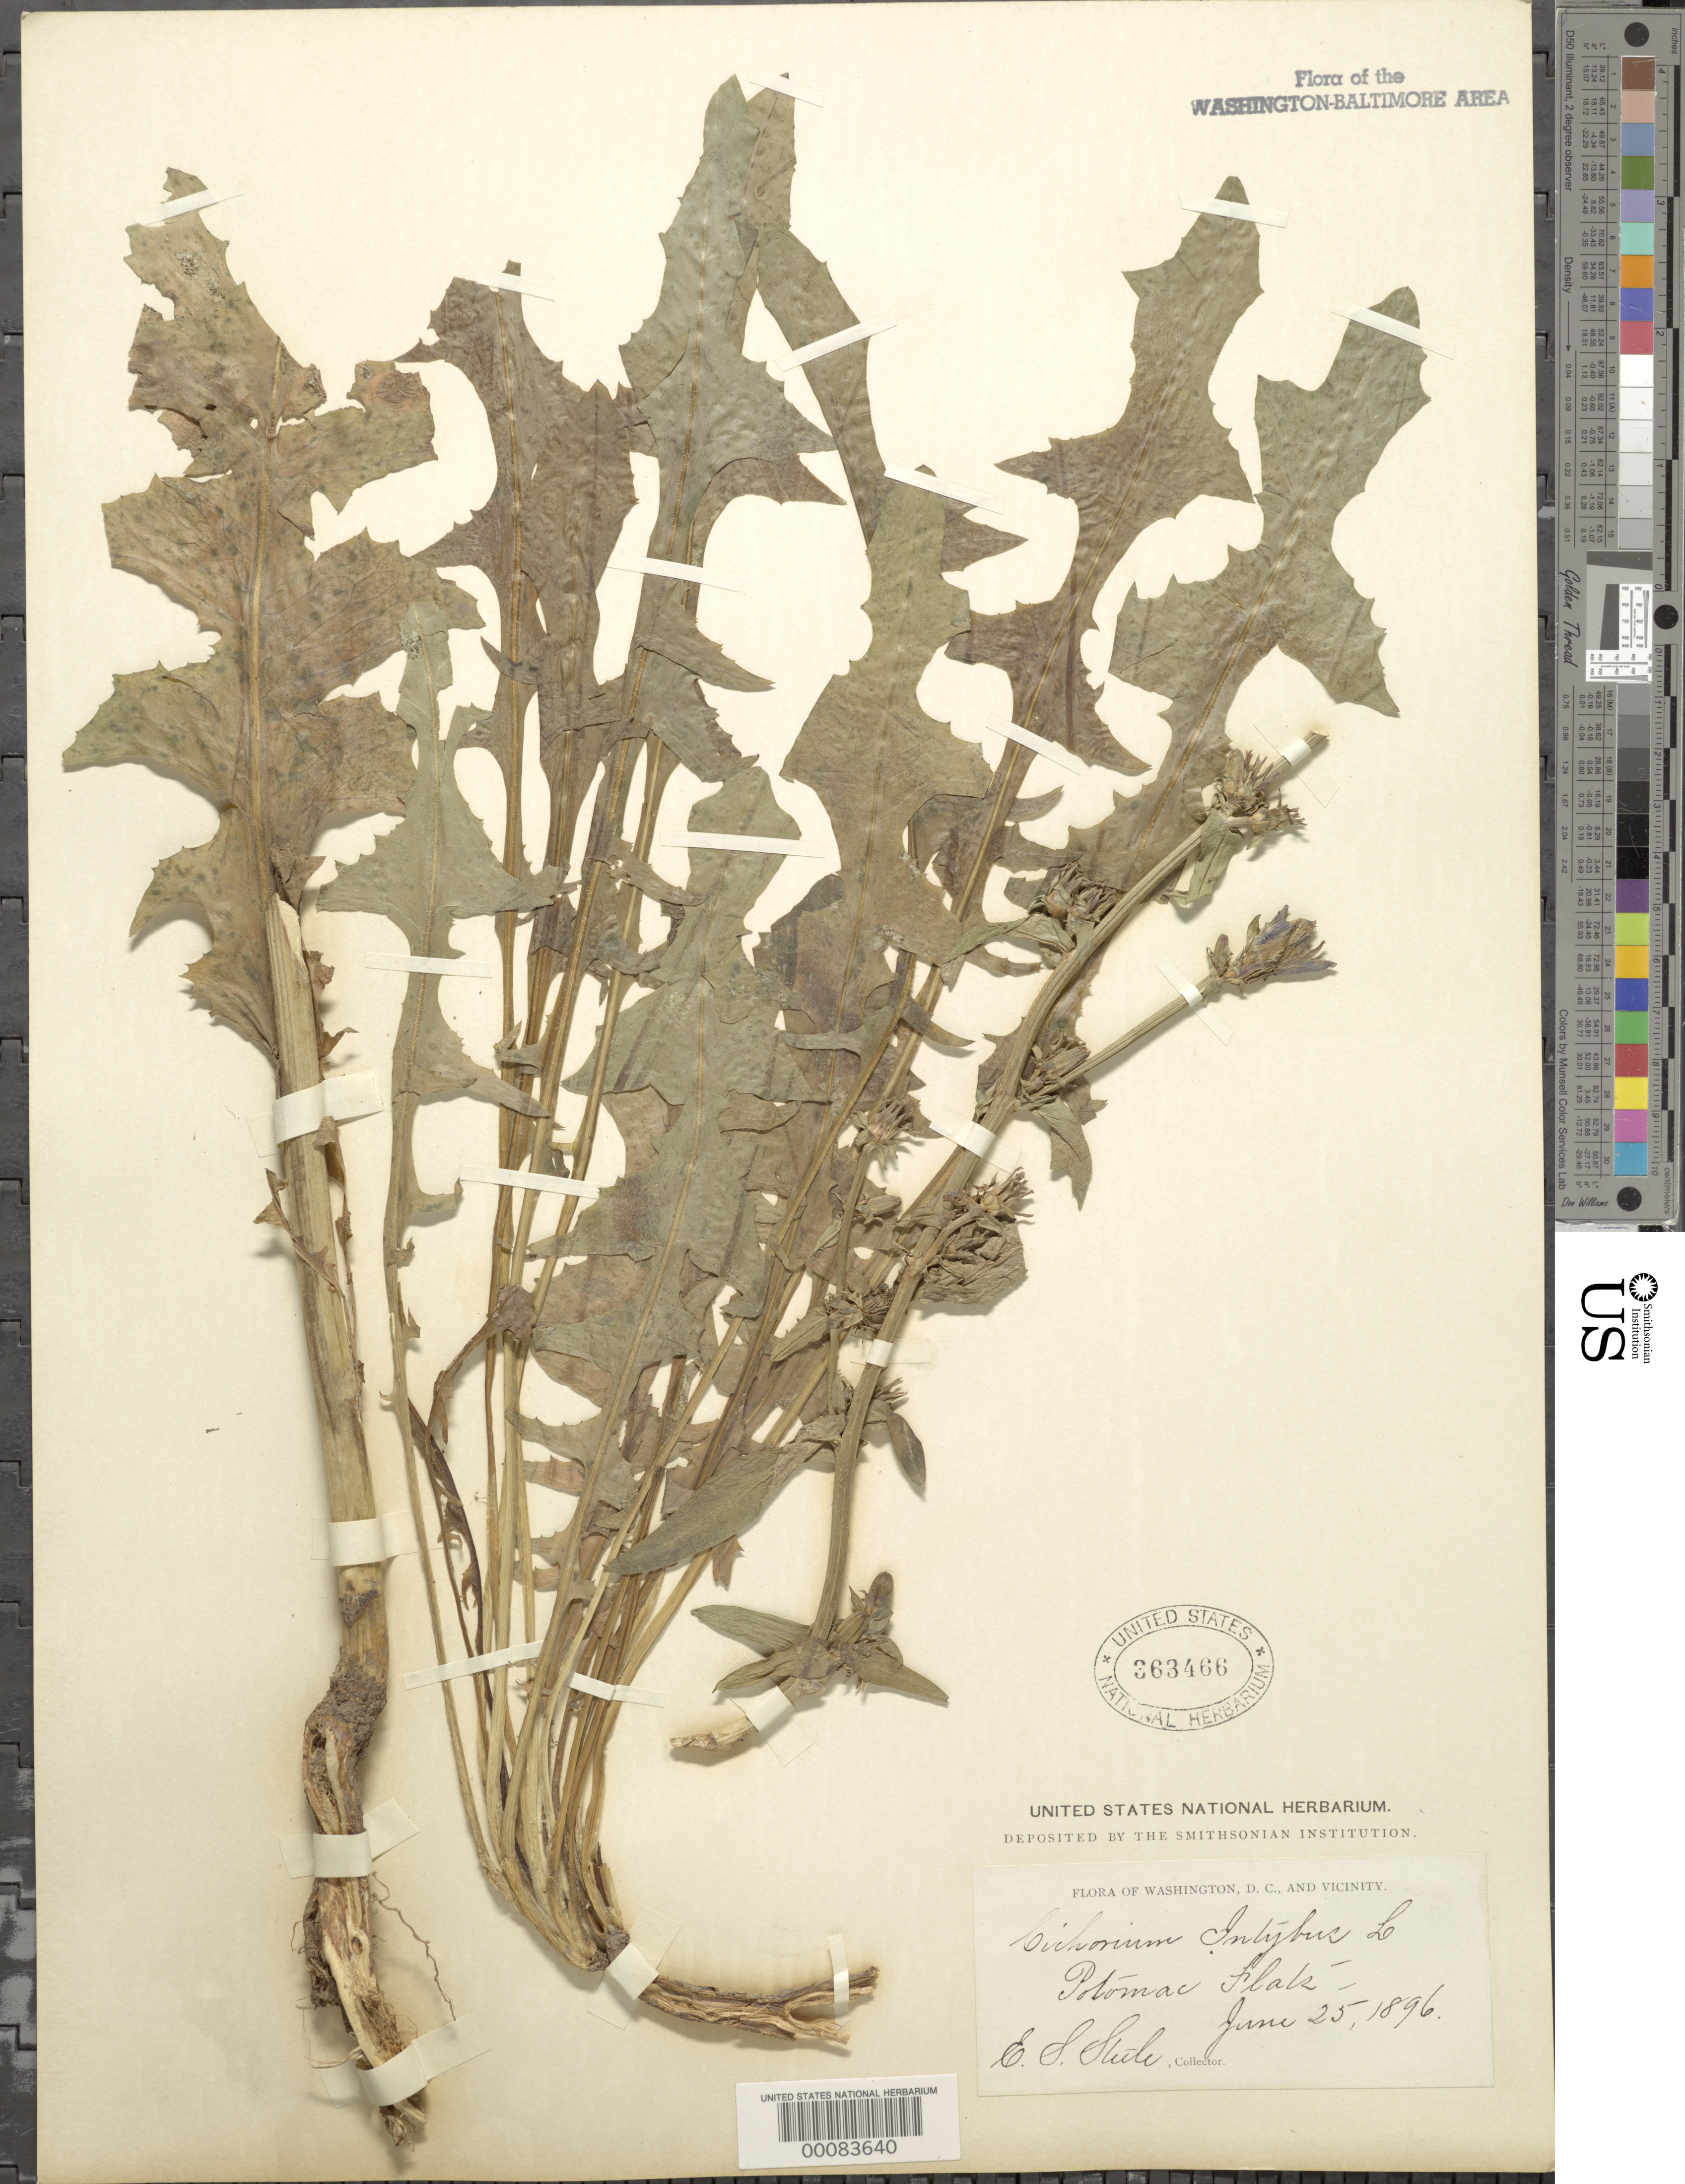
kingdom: Plantae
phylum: Tracheophyta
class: Magnoliopsida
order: Asterales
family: Asteraceae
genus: Cichorium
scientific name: Cichorium intybus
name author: L.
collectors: E. Steele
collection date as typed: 25 Jun 1896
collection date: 1896-06-25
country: United States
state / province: District of Columbia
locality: Potomac flats C. & O. Canal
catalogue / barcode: US 363466